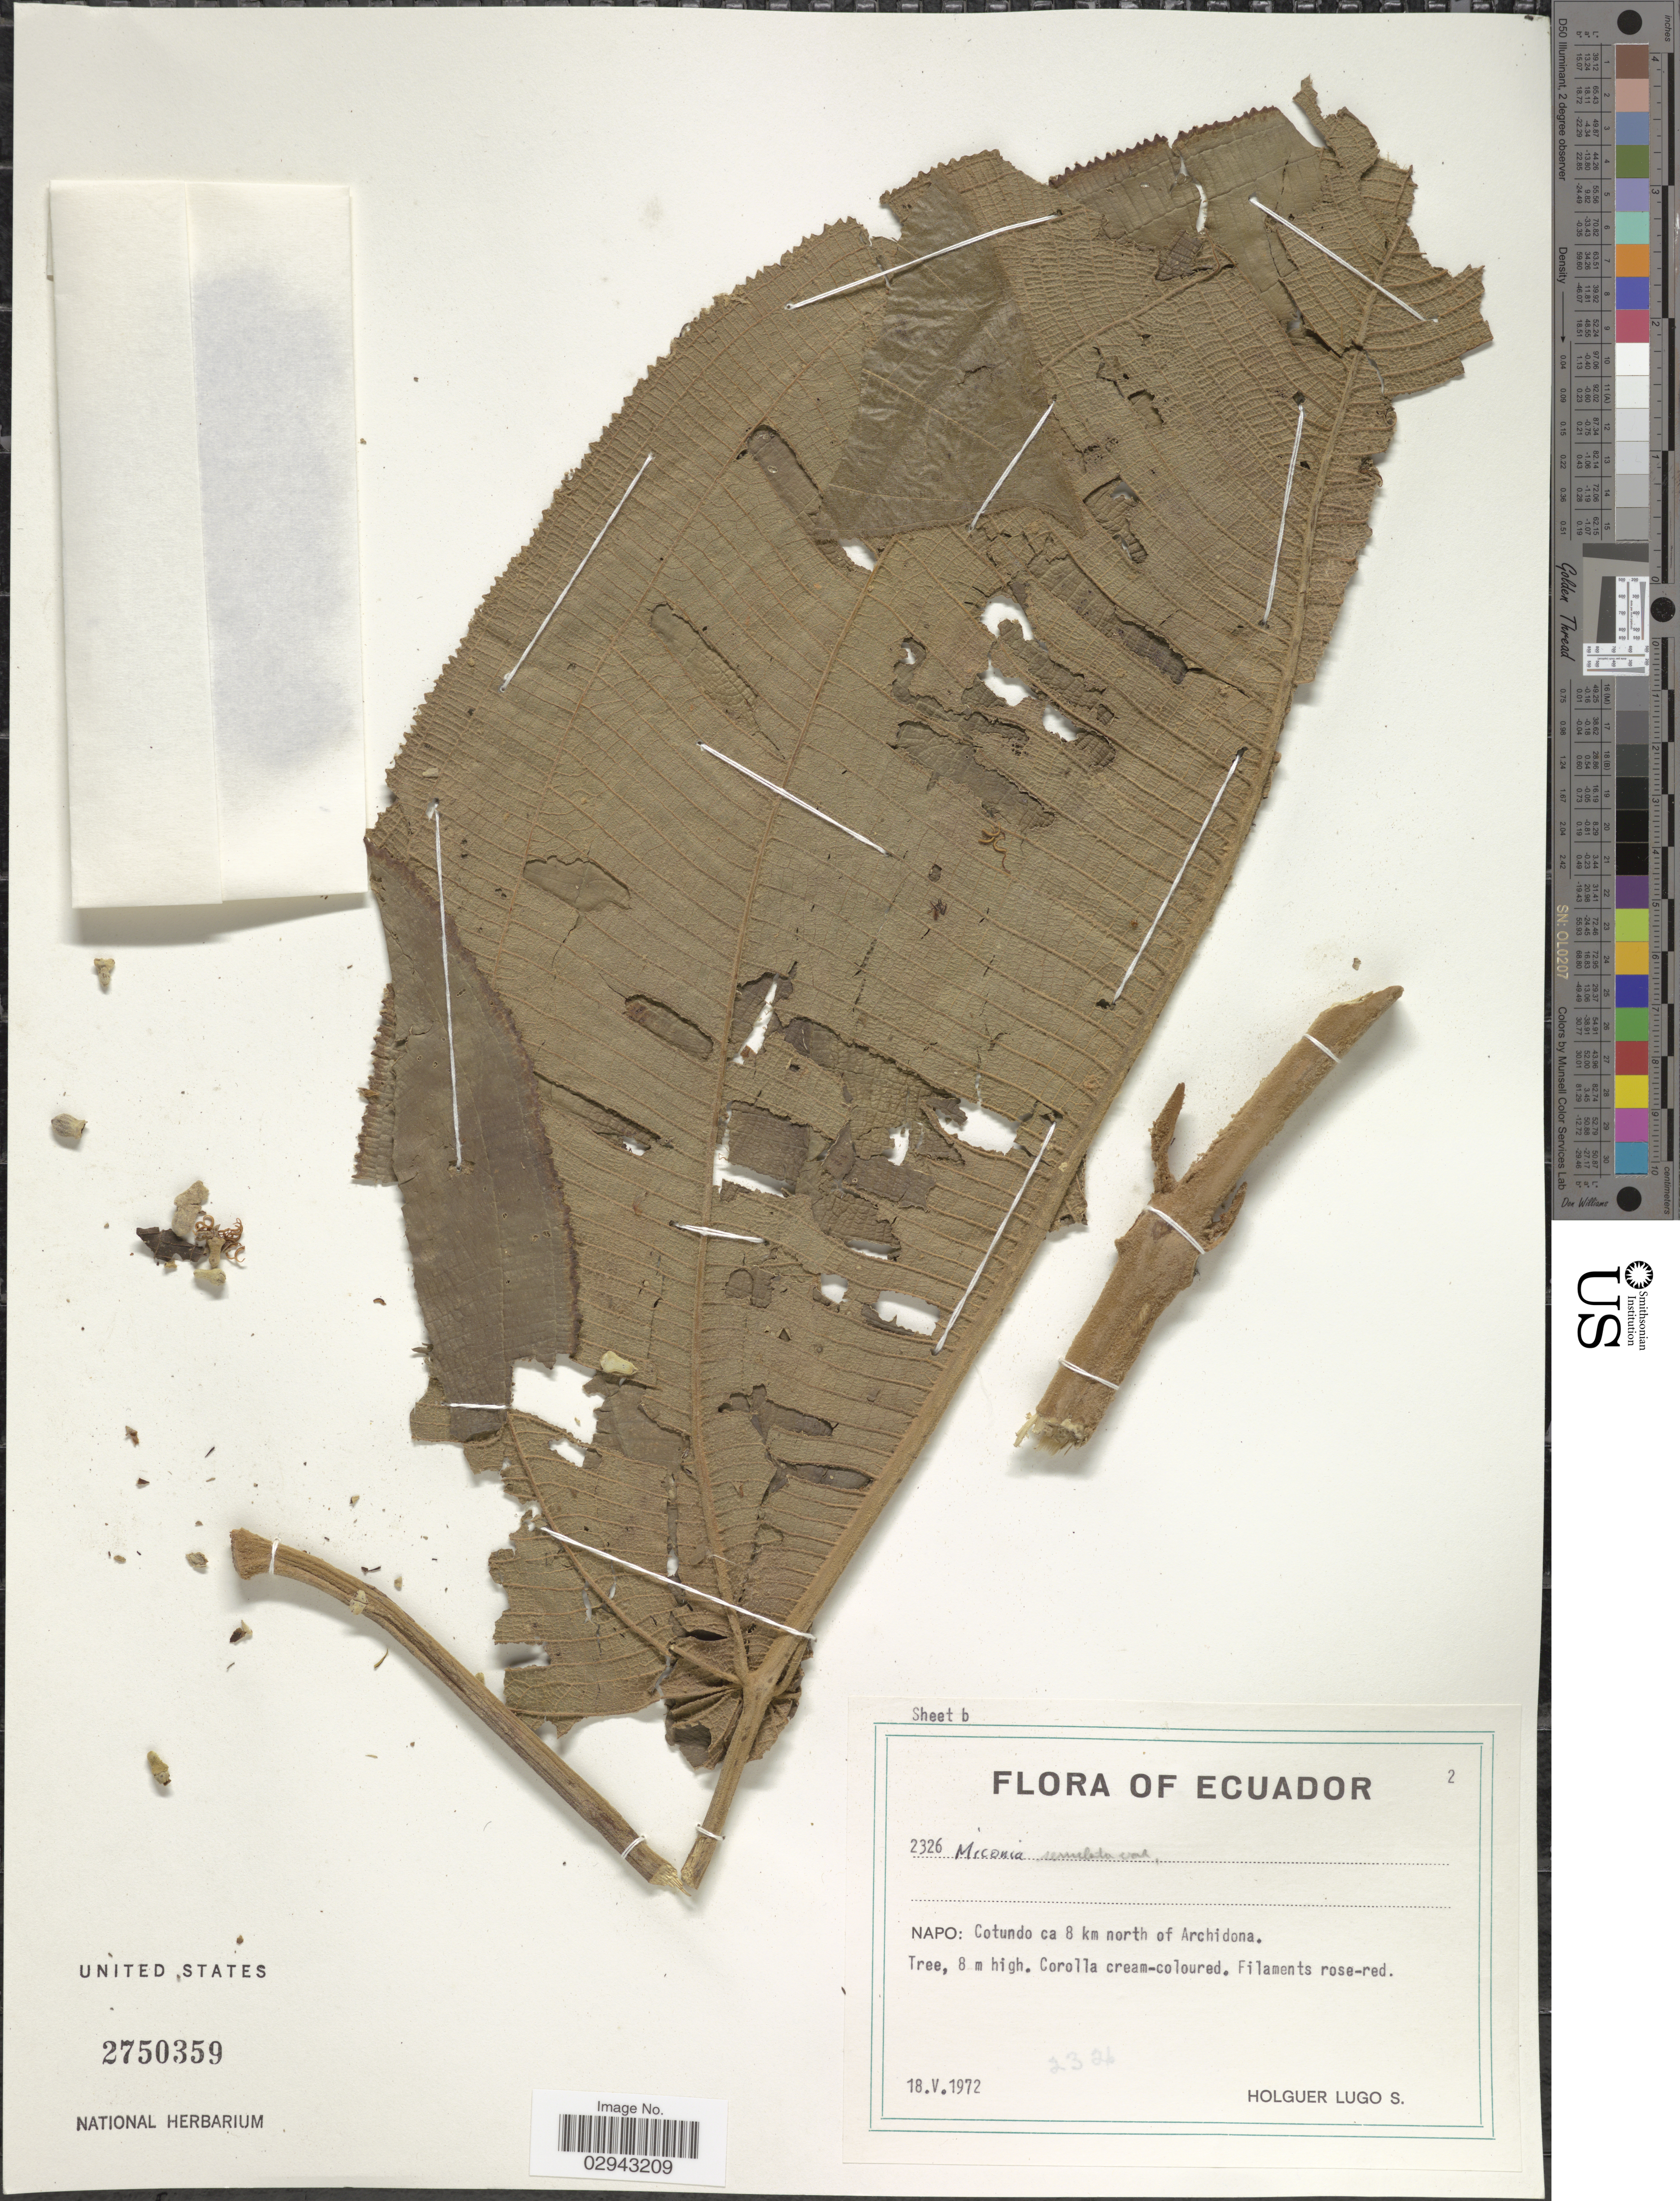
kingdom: Plantae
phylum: Tracheophyta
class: Magnoliopsida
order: Myrtales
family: Melastomataceae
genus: Miconia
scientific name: Miconia serrulata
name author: (DC.) Naudin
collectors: H. Lugo S.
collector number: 2326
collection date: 1972-05-18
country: Ecuador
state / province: Napo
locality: Cotundo ca 8 km north of Archidona.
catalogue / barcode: US 2750359